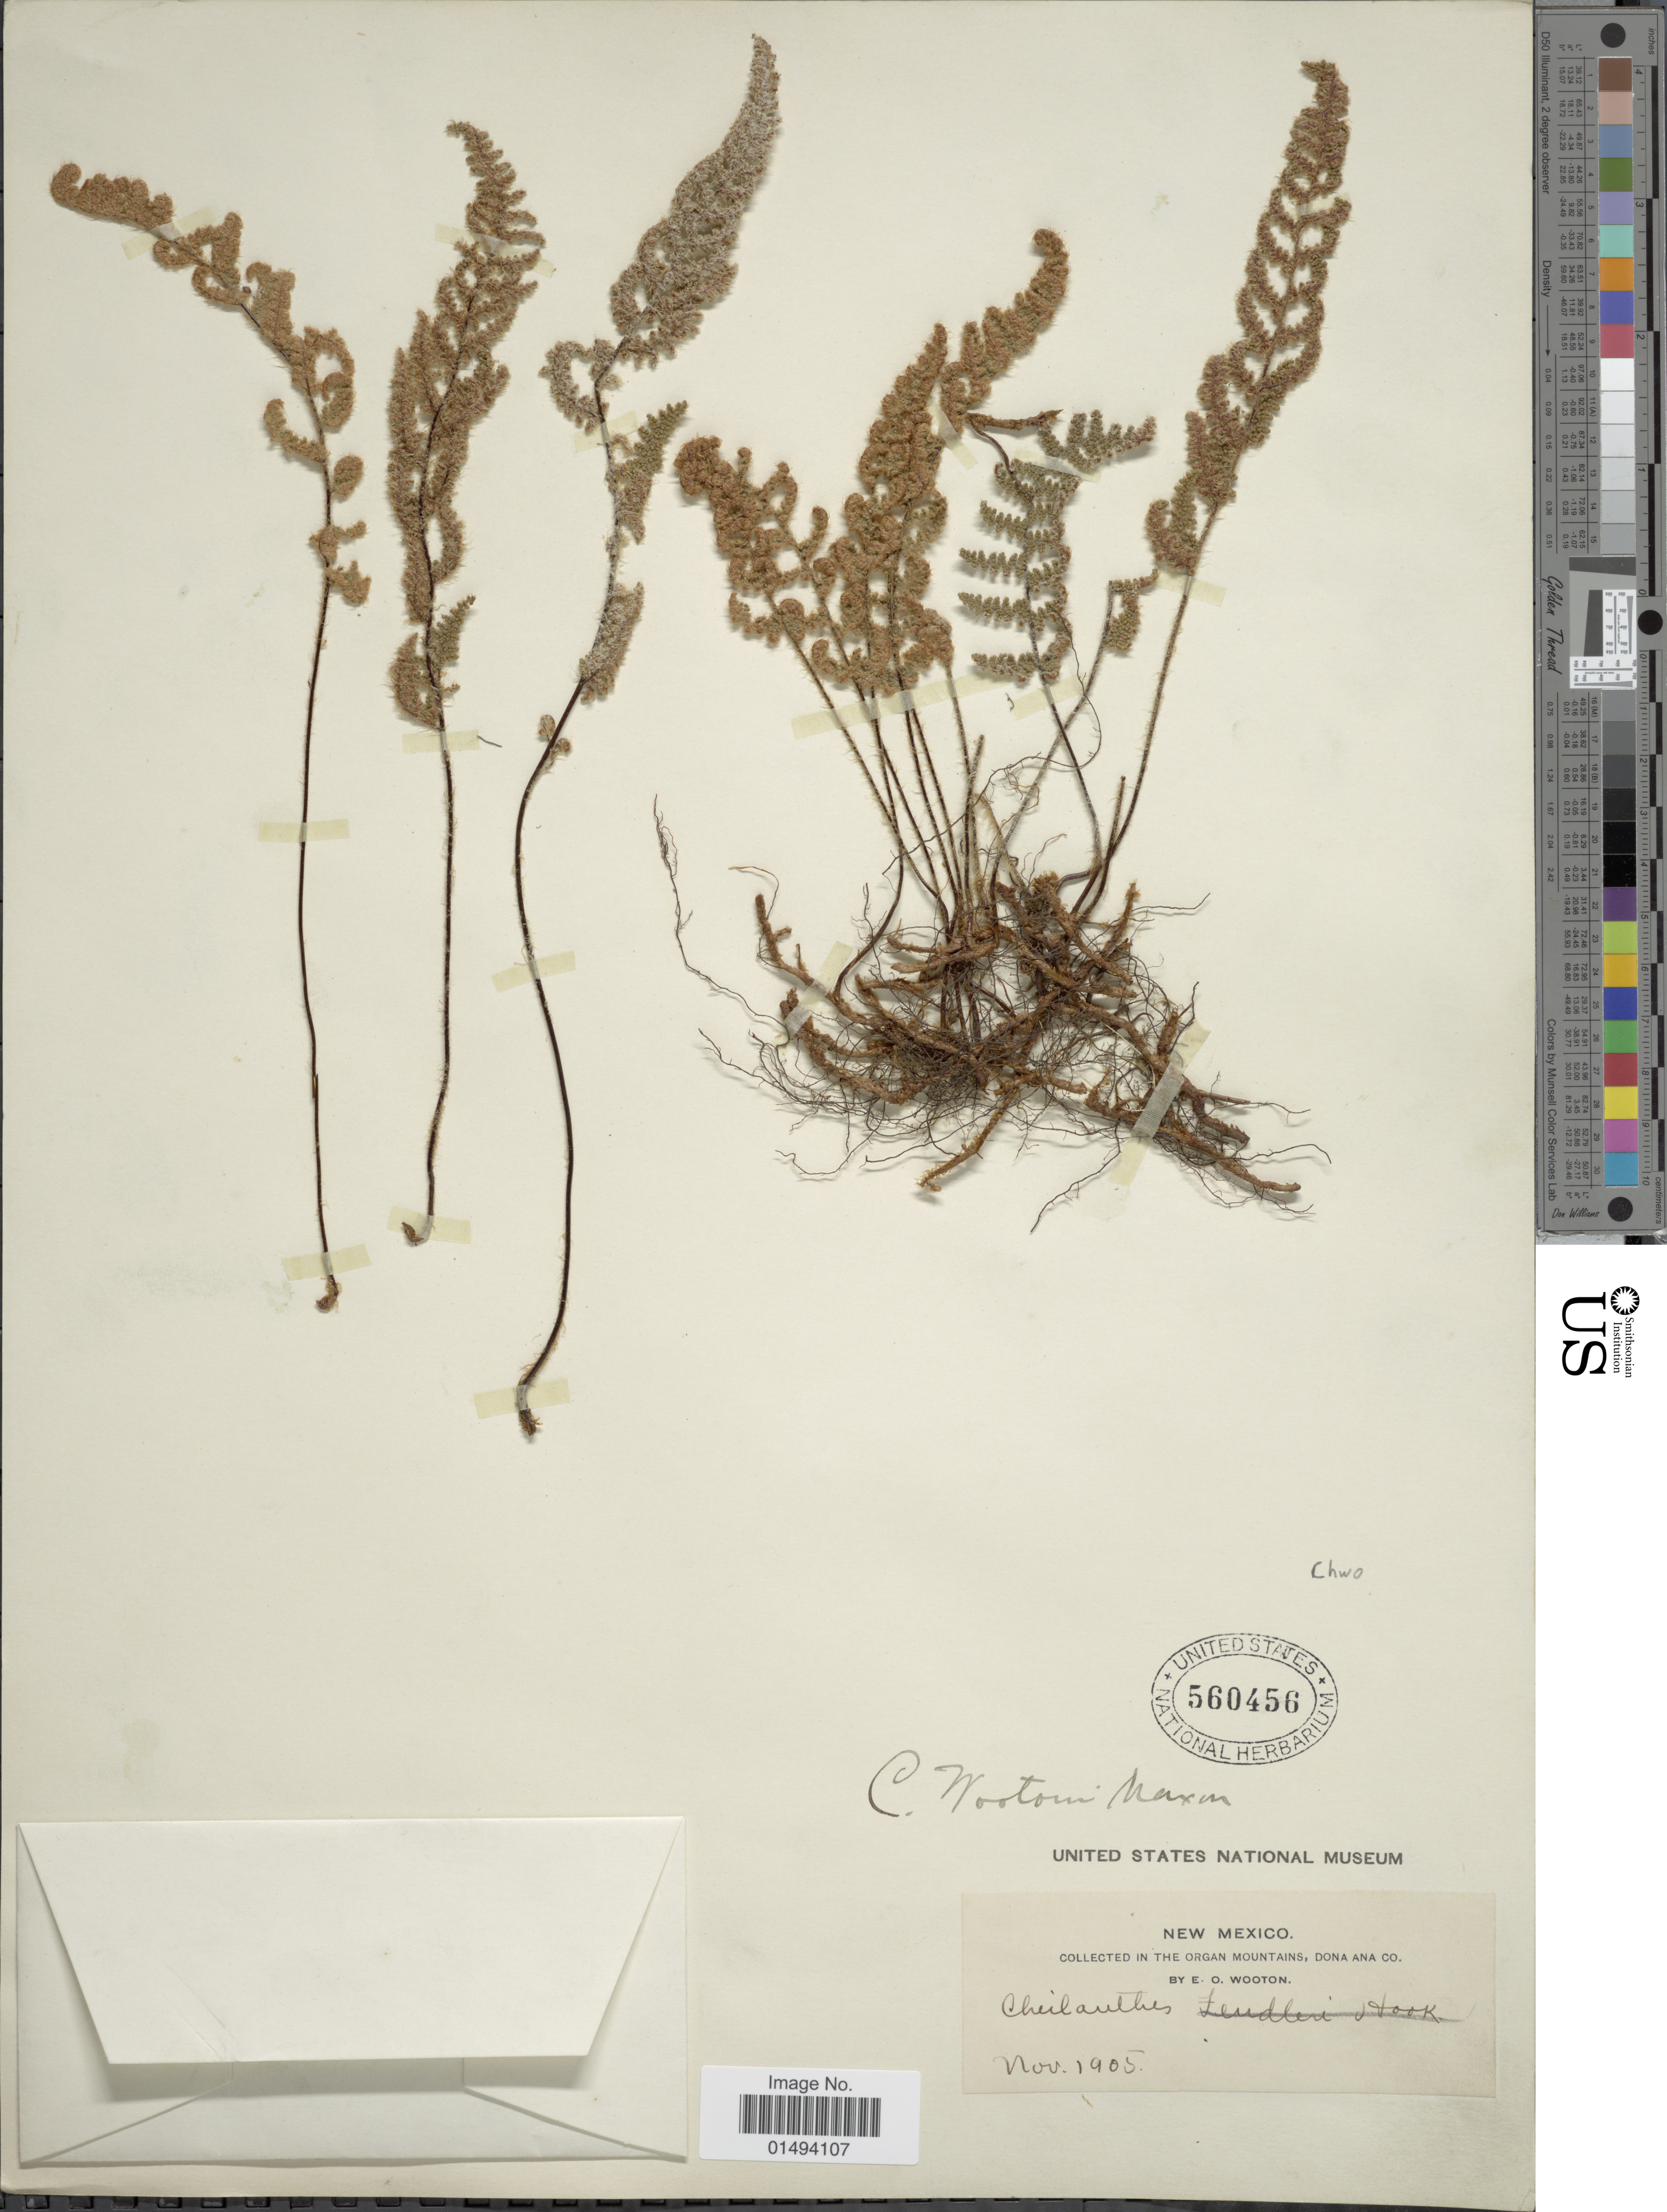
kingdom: Plantae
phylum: Tracheophyta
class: Polypodiopsida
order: Polypodiales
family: Pteridaceae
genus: Myriopteris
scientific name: Myriopteris wootonii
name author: (Maxon) Grusz & Windham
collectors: E. O. Wooton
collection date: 1905-11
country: United States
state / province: New Mexico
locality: In the Organ Mountains, Dona Ana Co.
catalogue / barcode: US 560456